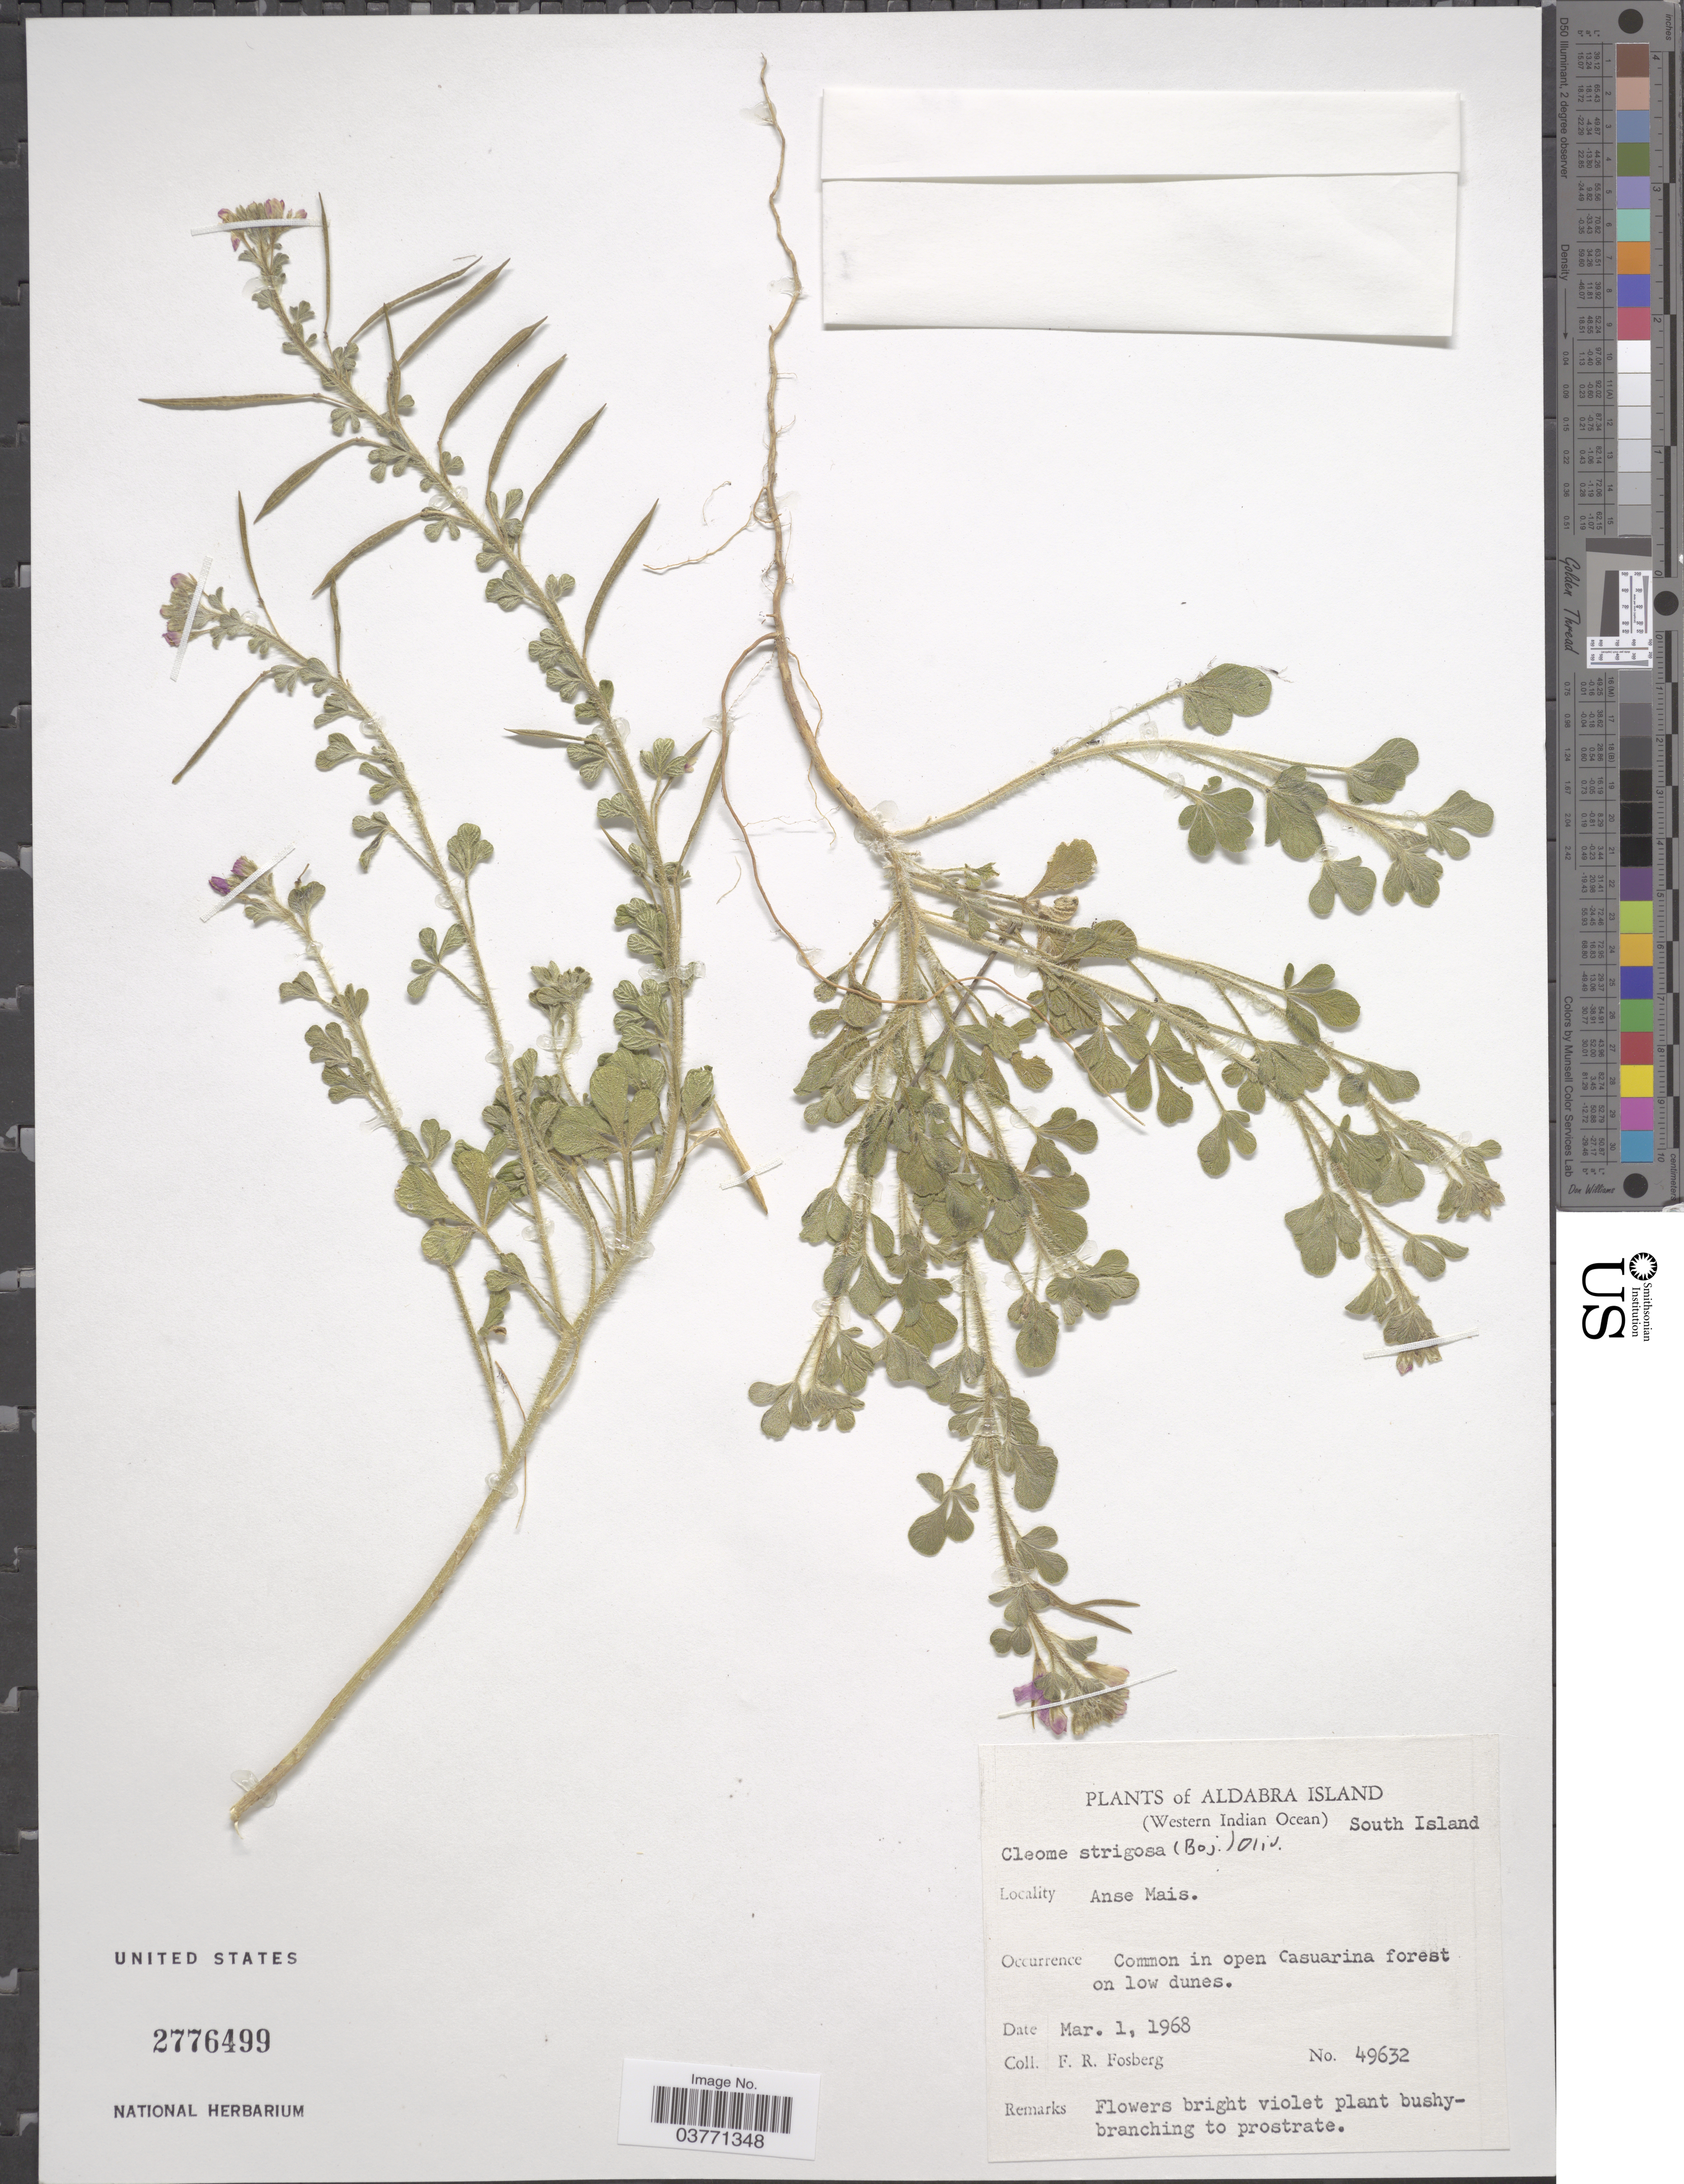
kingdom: Plantae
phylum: Tracheophyta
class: Magnoliopsida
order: Brassicales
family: Cleomaceae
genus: Sieruela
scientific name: Sieruela strigosa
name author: (Bojer) Roalson & J.C. Hall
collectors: F. R. Fosberg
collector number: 49632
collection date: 1968-03-01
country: Seychelles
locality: Aldabra Island (Western Indian Ocean) South Island. Anse Mais.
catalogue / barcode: US 2776499